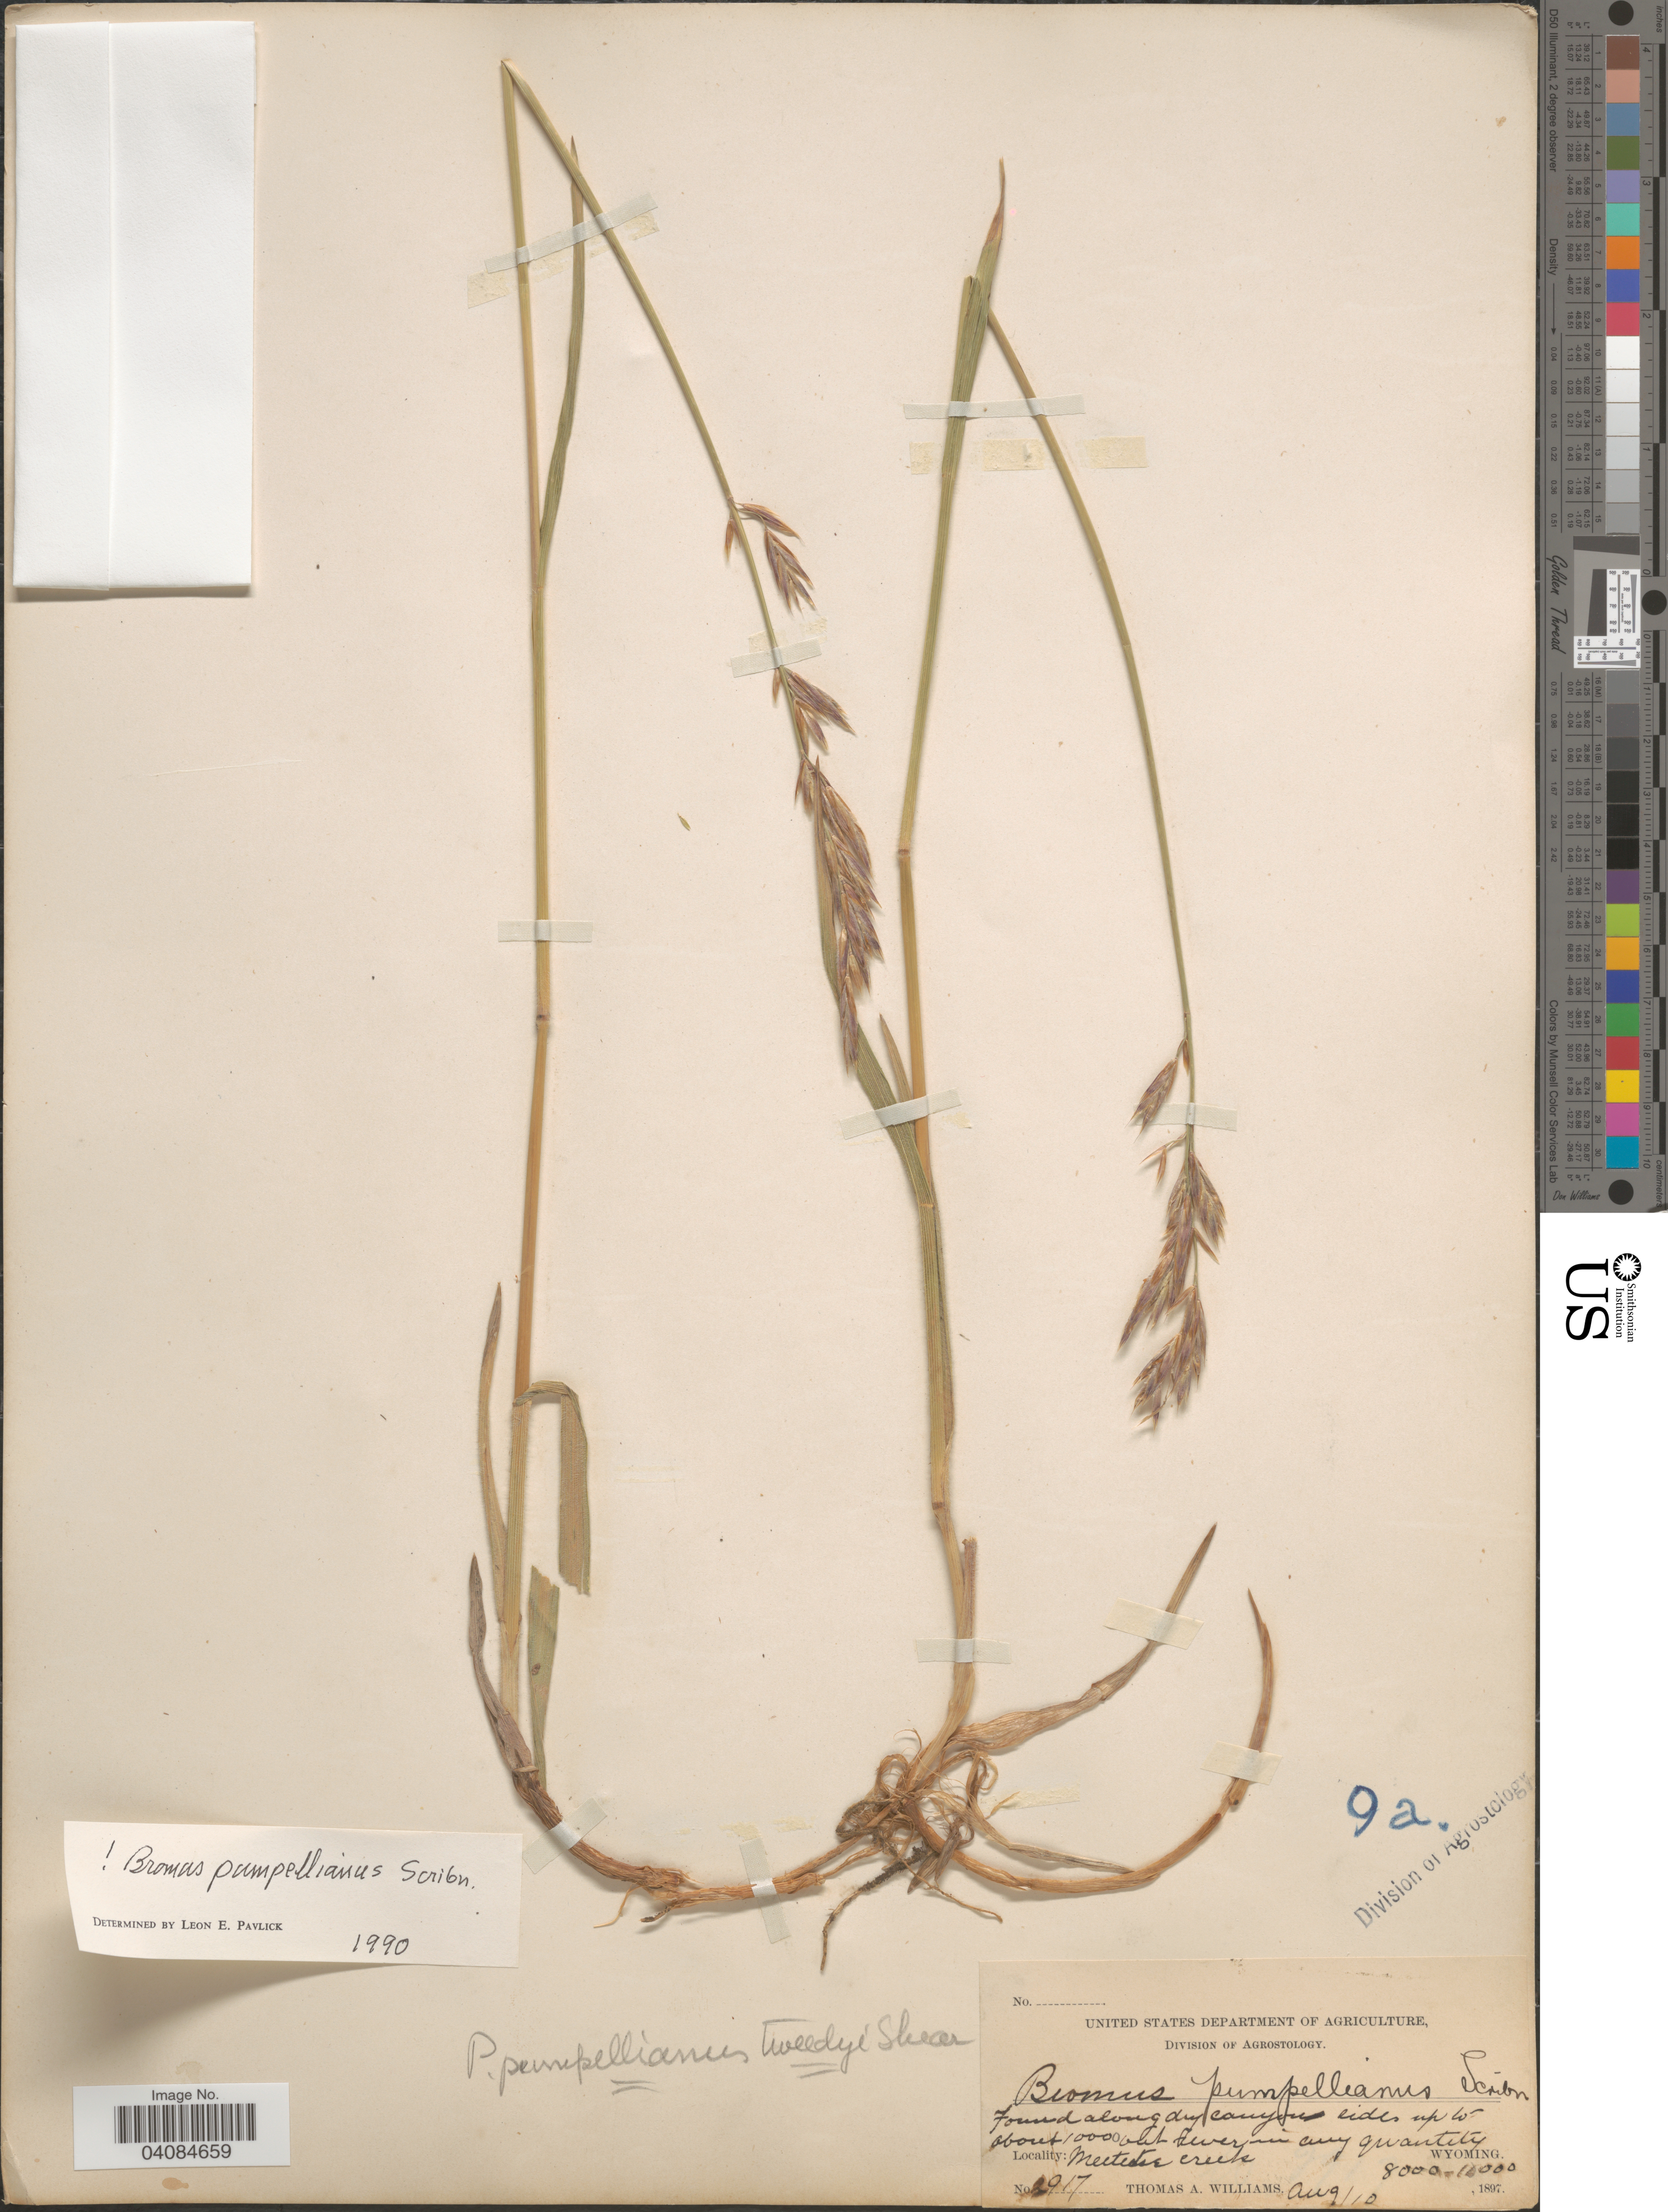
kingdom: Plantae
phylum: Tracheophyta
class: Liliopsida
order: Poales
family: Poaceae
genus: Bromus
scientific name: Bromus pumpellianus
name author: Scribn.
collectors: T. A. Williams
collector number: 2917*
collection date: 1897-08-10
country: United States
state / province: Wyoming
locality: Along dry canyon sides up to about 10000 out fewer in any quantity. Meeteetse creek.